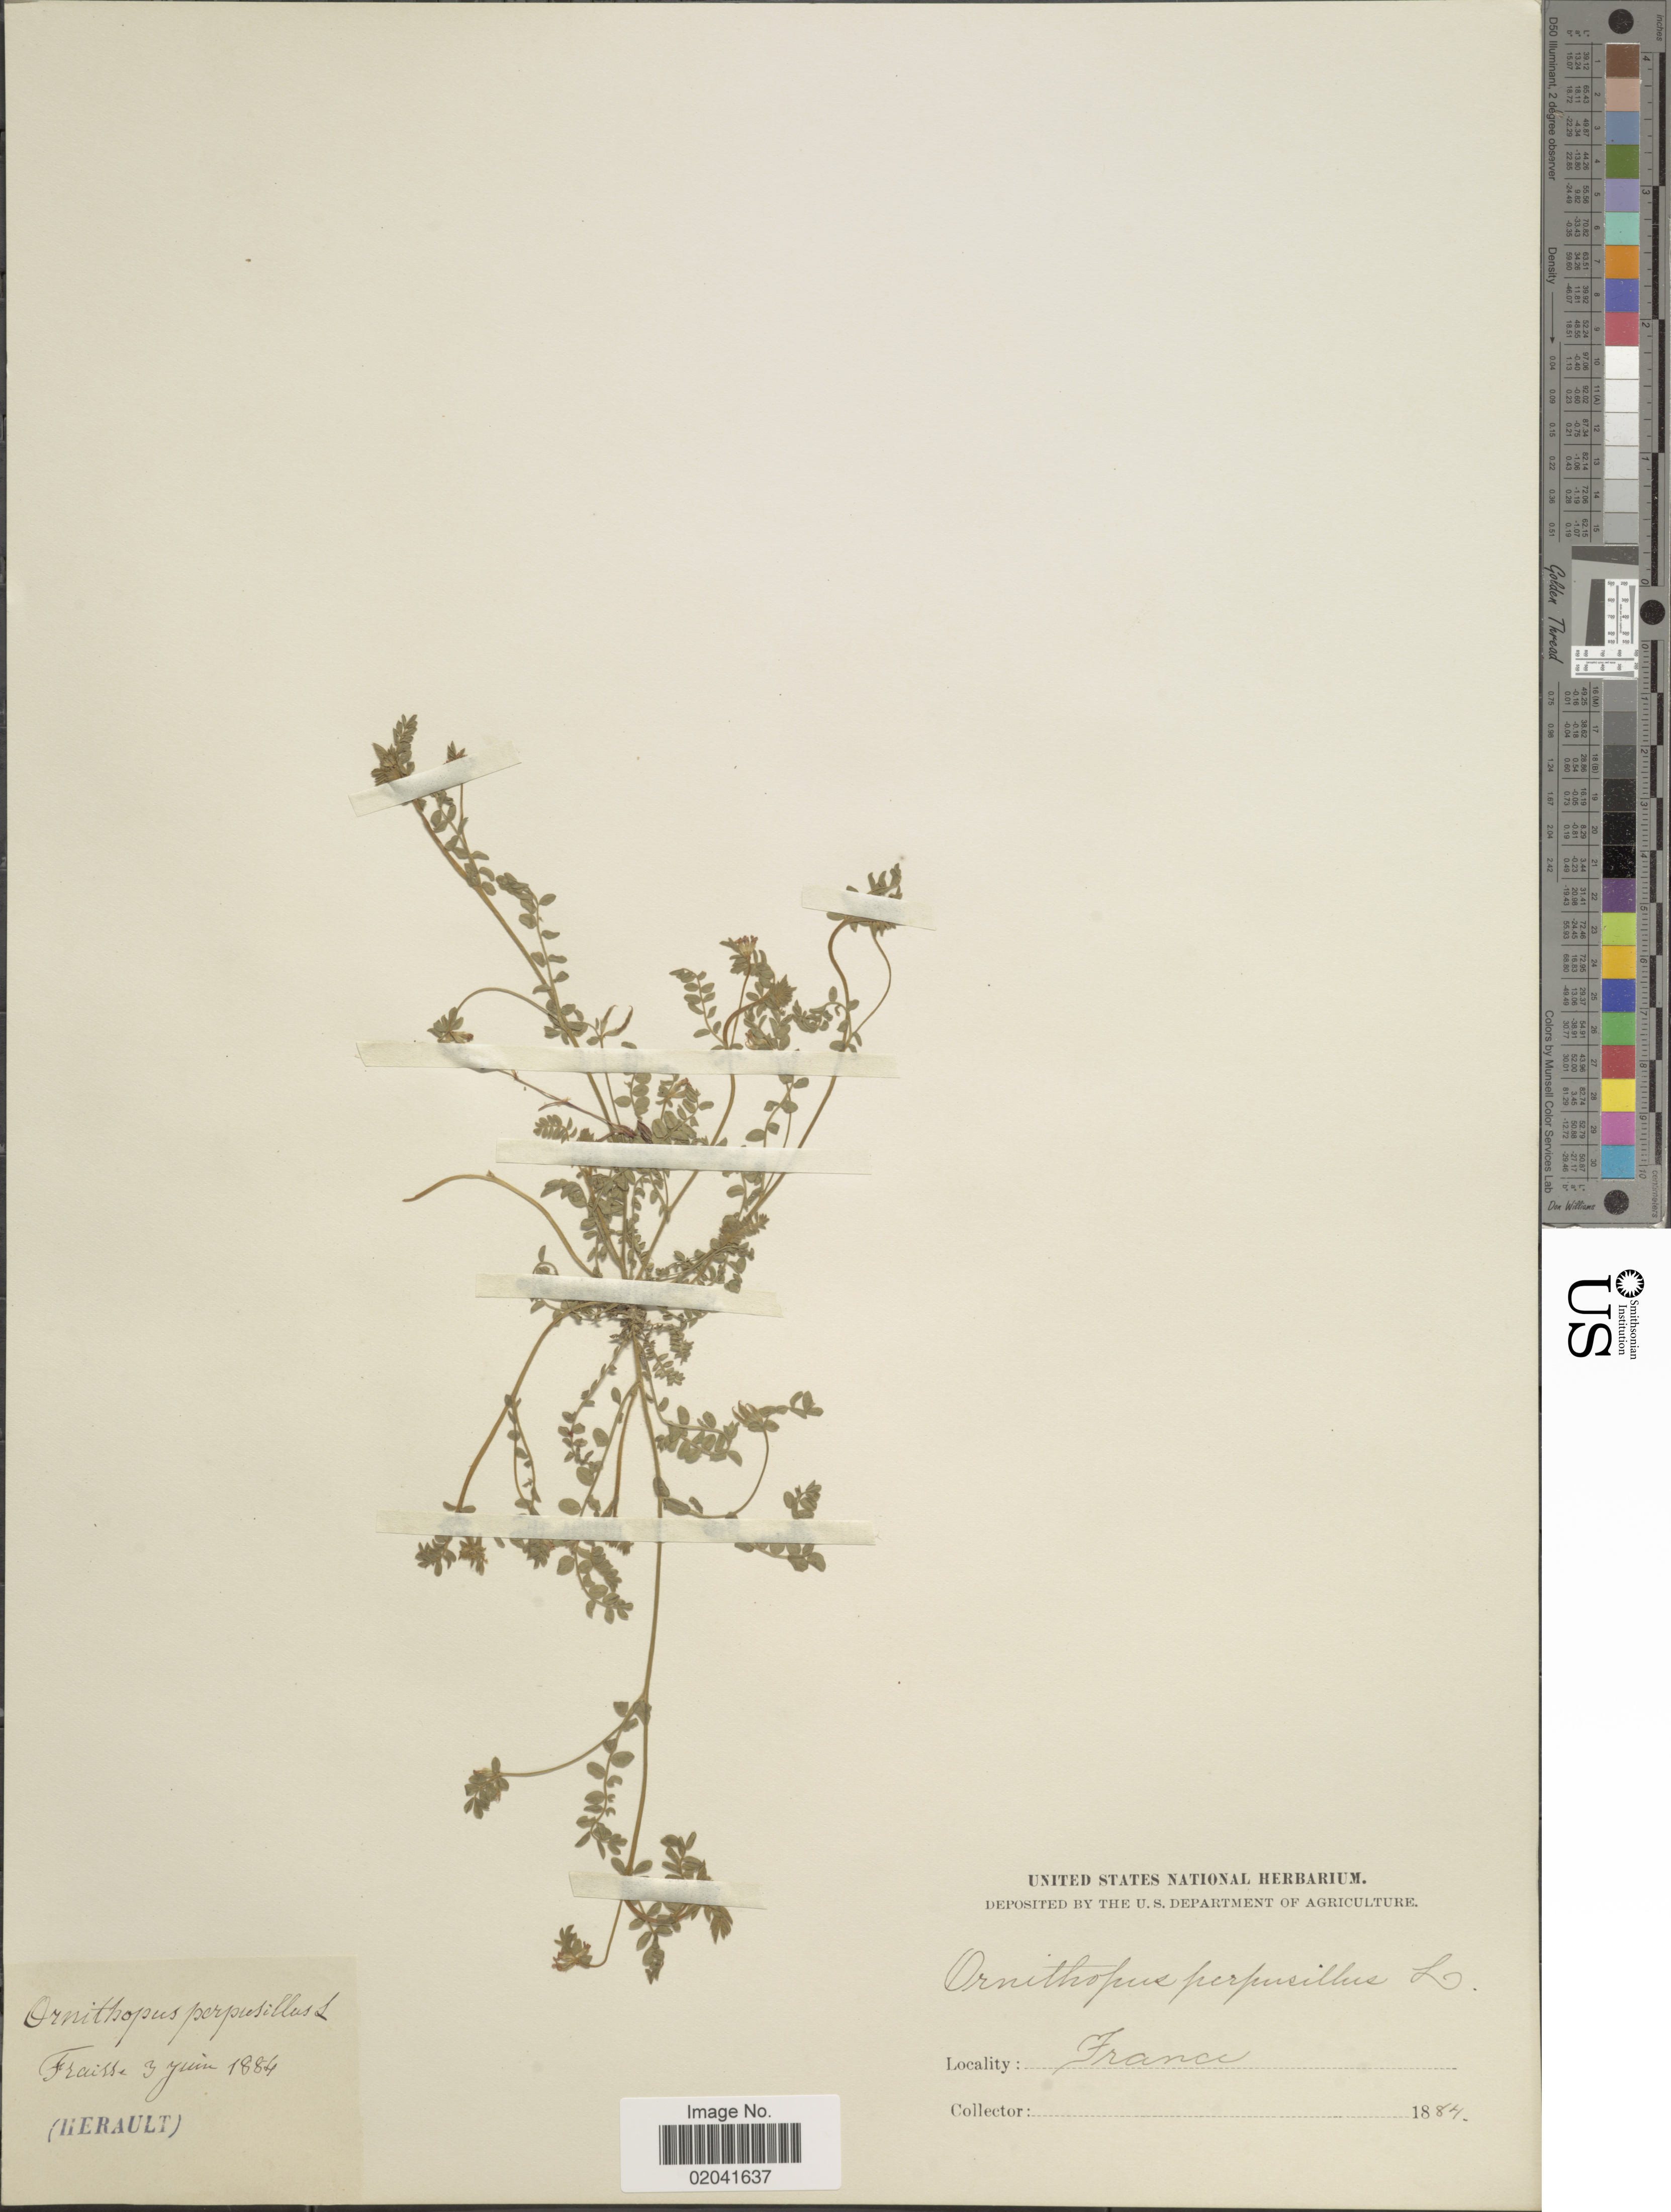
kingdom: Plantae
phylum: Tracheophyta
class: Magnoliopsida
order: Fabales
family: Fabaceae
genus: Ornithopus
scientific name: Ornithopus perpusillus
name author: L.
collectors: ex herb. United States National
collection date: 1884-06-03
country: France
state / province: Occitanie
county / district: Hérault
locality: Fraisse, (Herault), France.